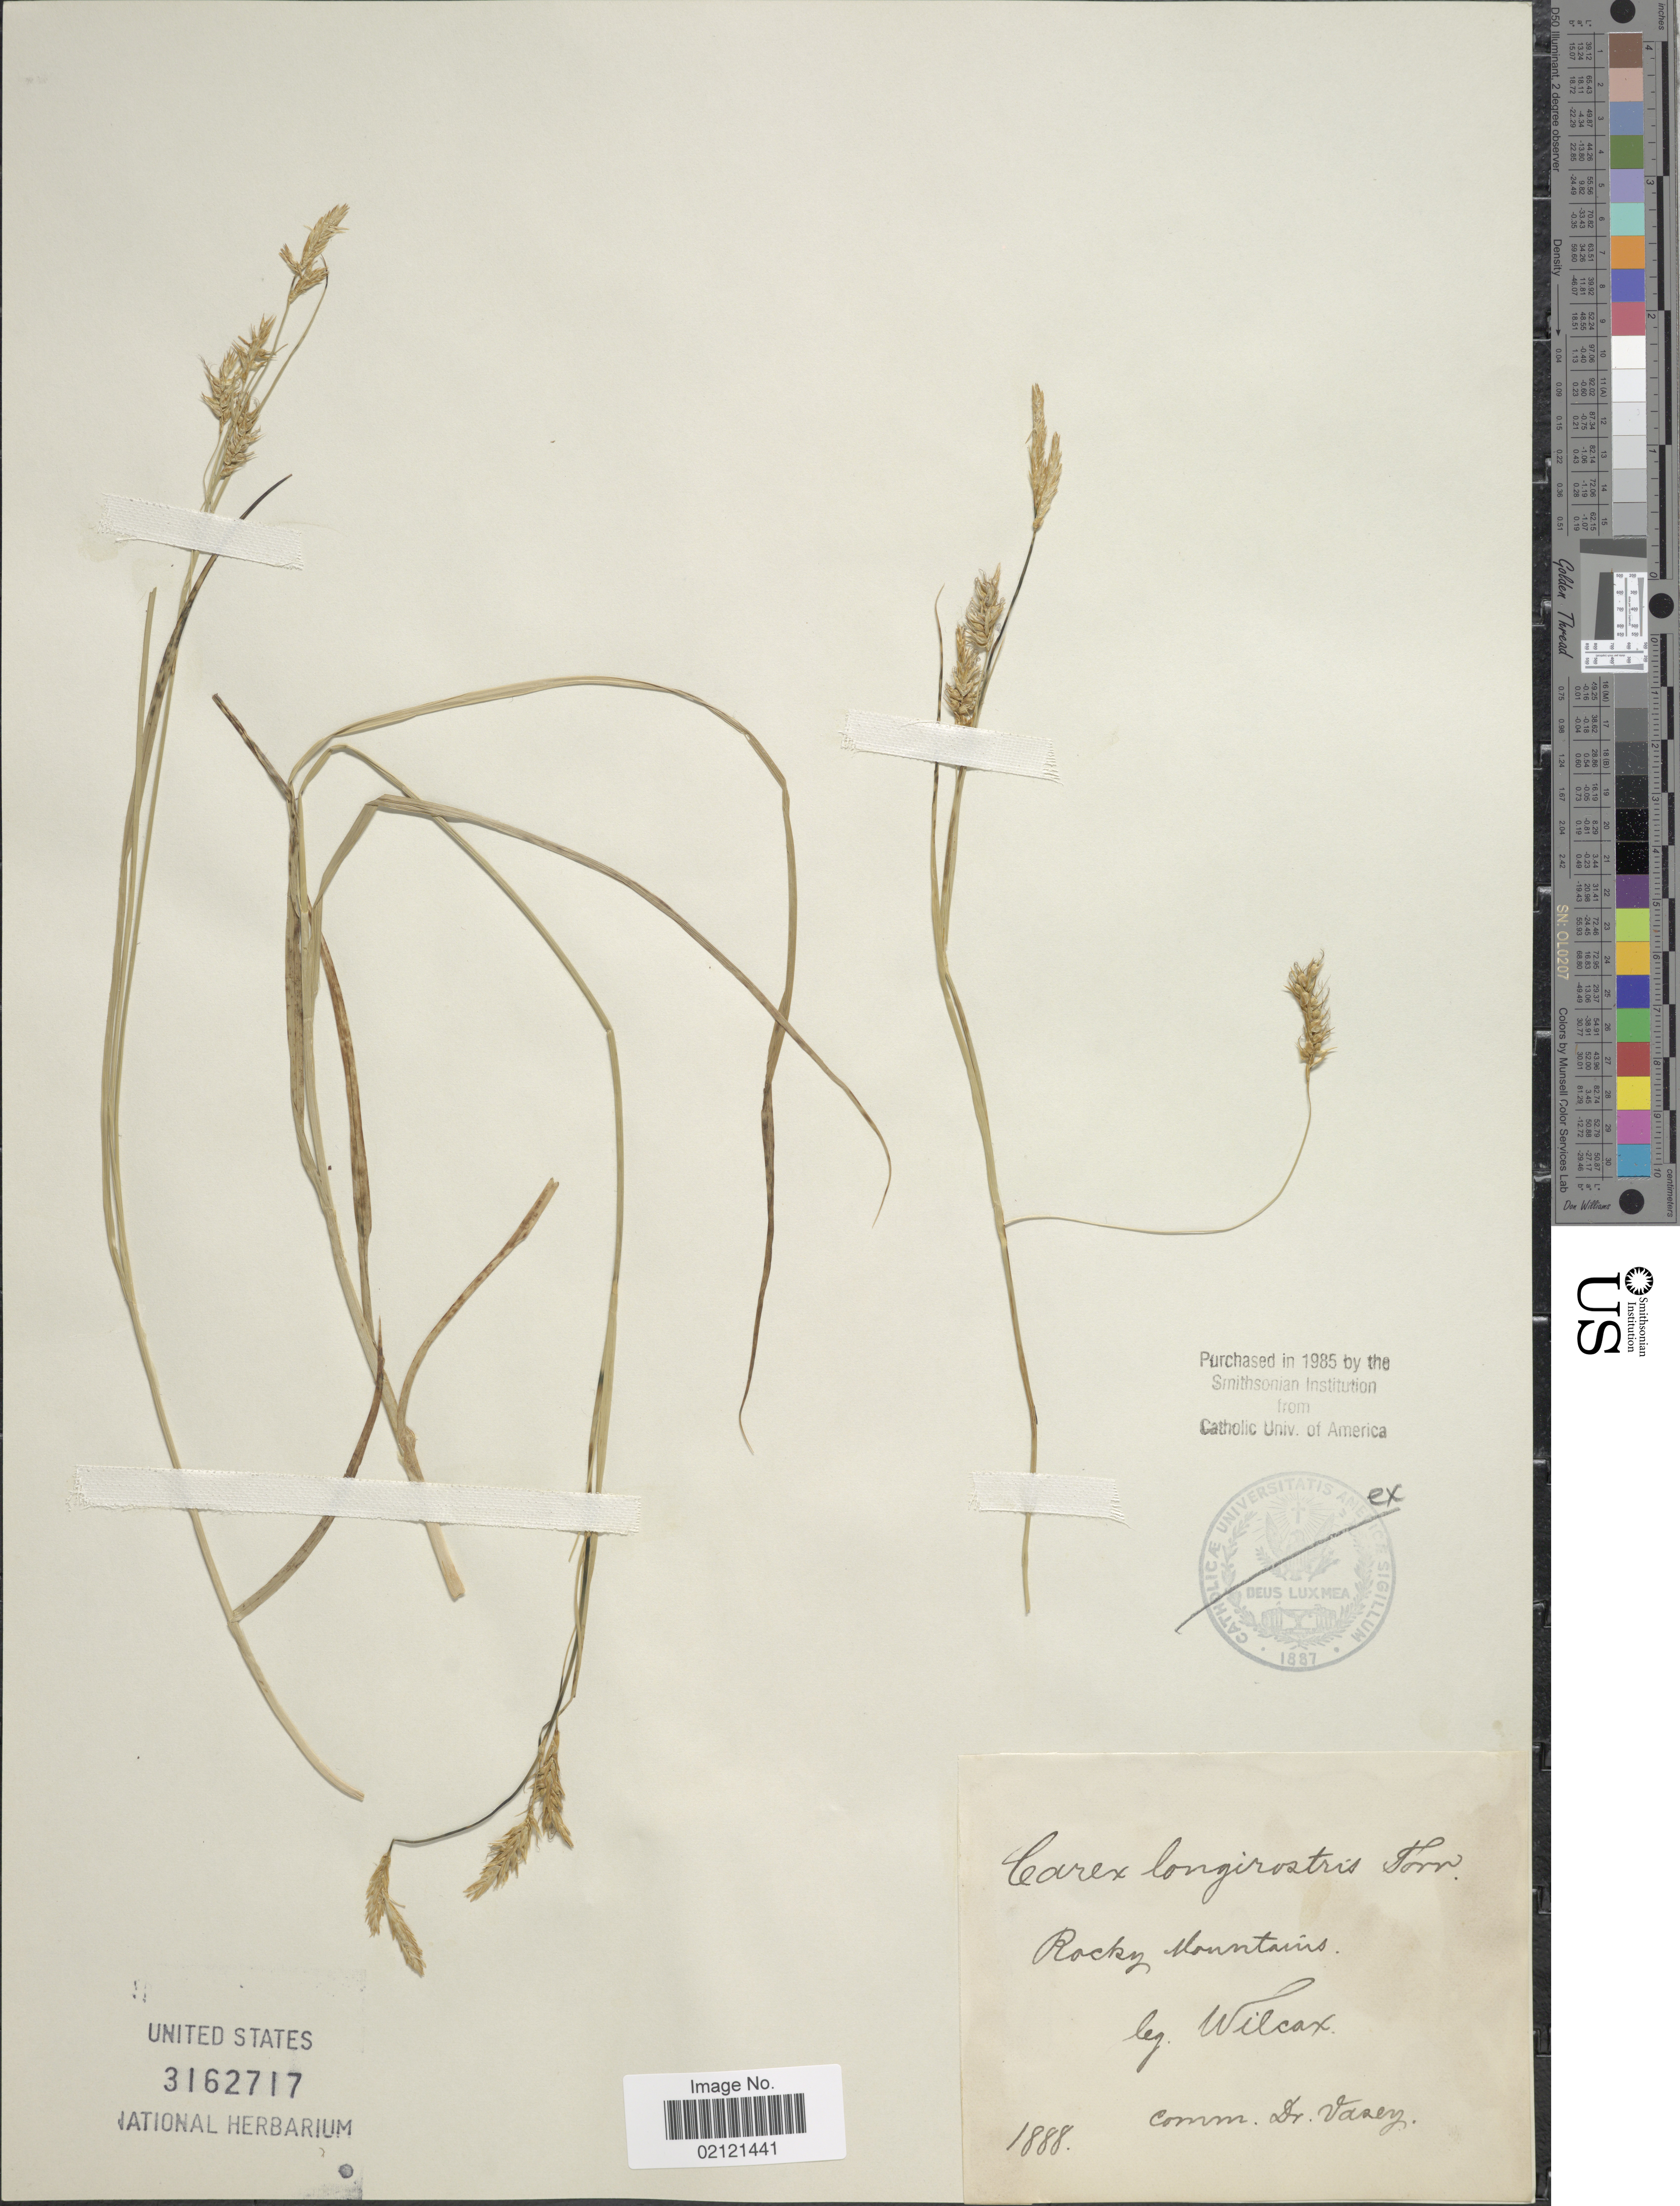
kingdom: Plantae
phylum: Tracheophyta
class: Liliopsida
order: Poales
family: Cyperaceae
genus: Carex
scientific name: Carex sprengelii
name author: Dewey ex Spreng.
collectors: -. Wilcox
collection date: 1888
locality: Rocky Mountains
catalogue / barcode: US 3162717